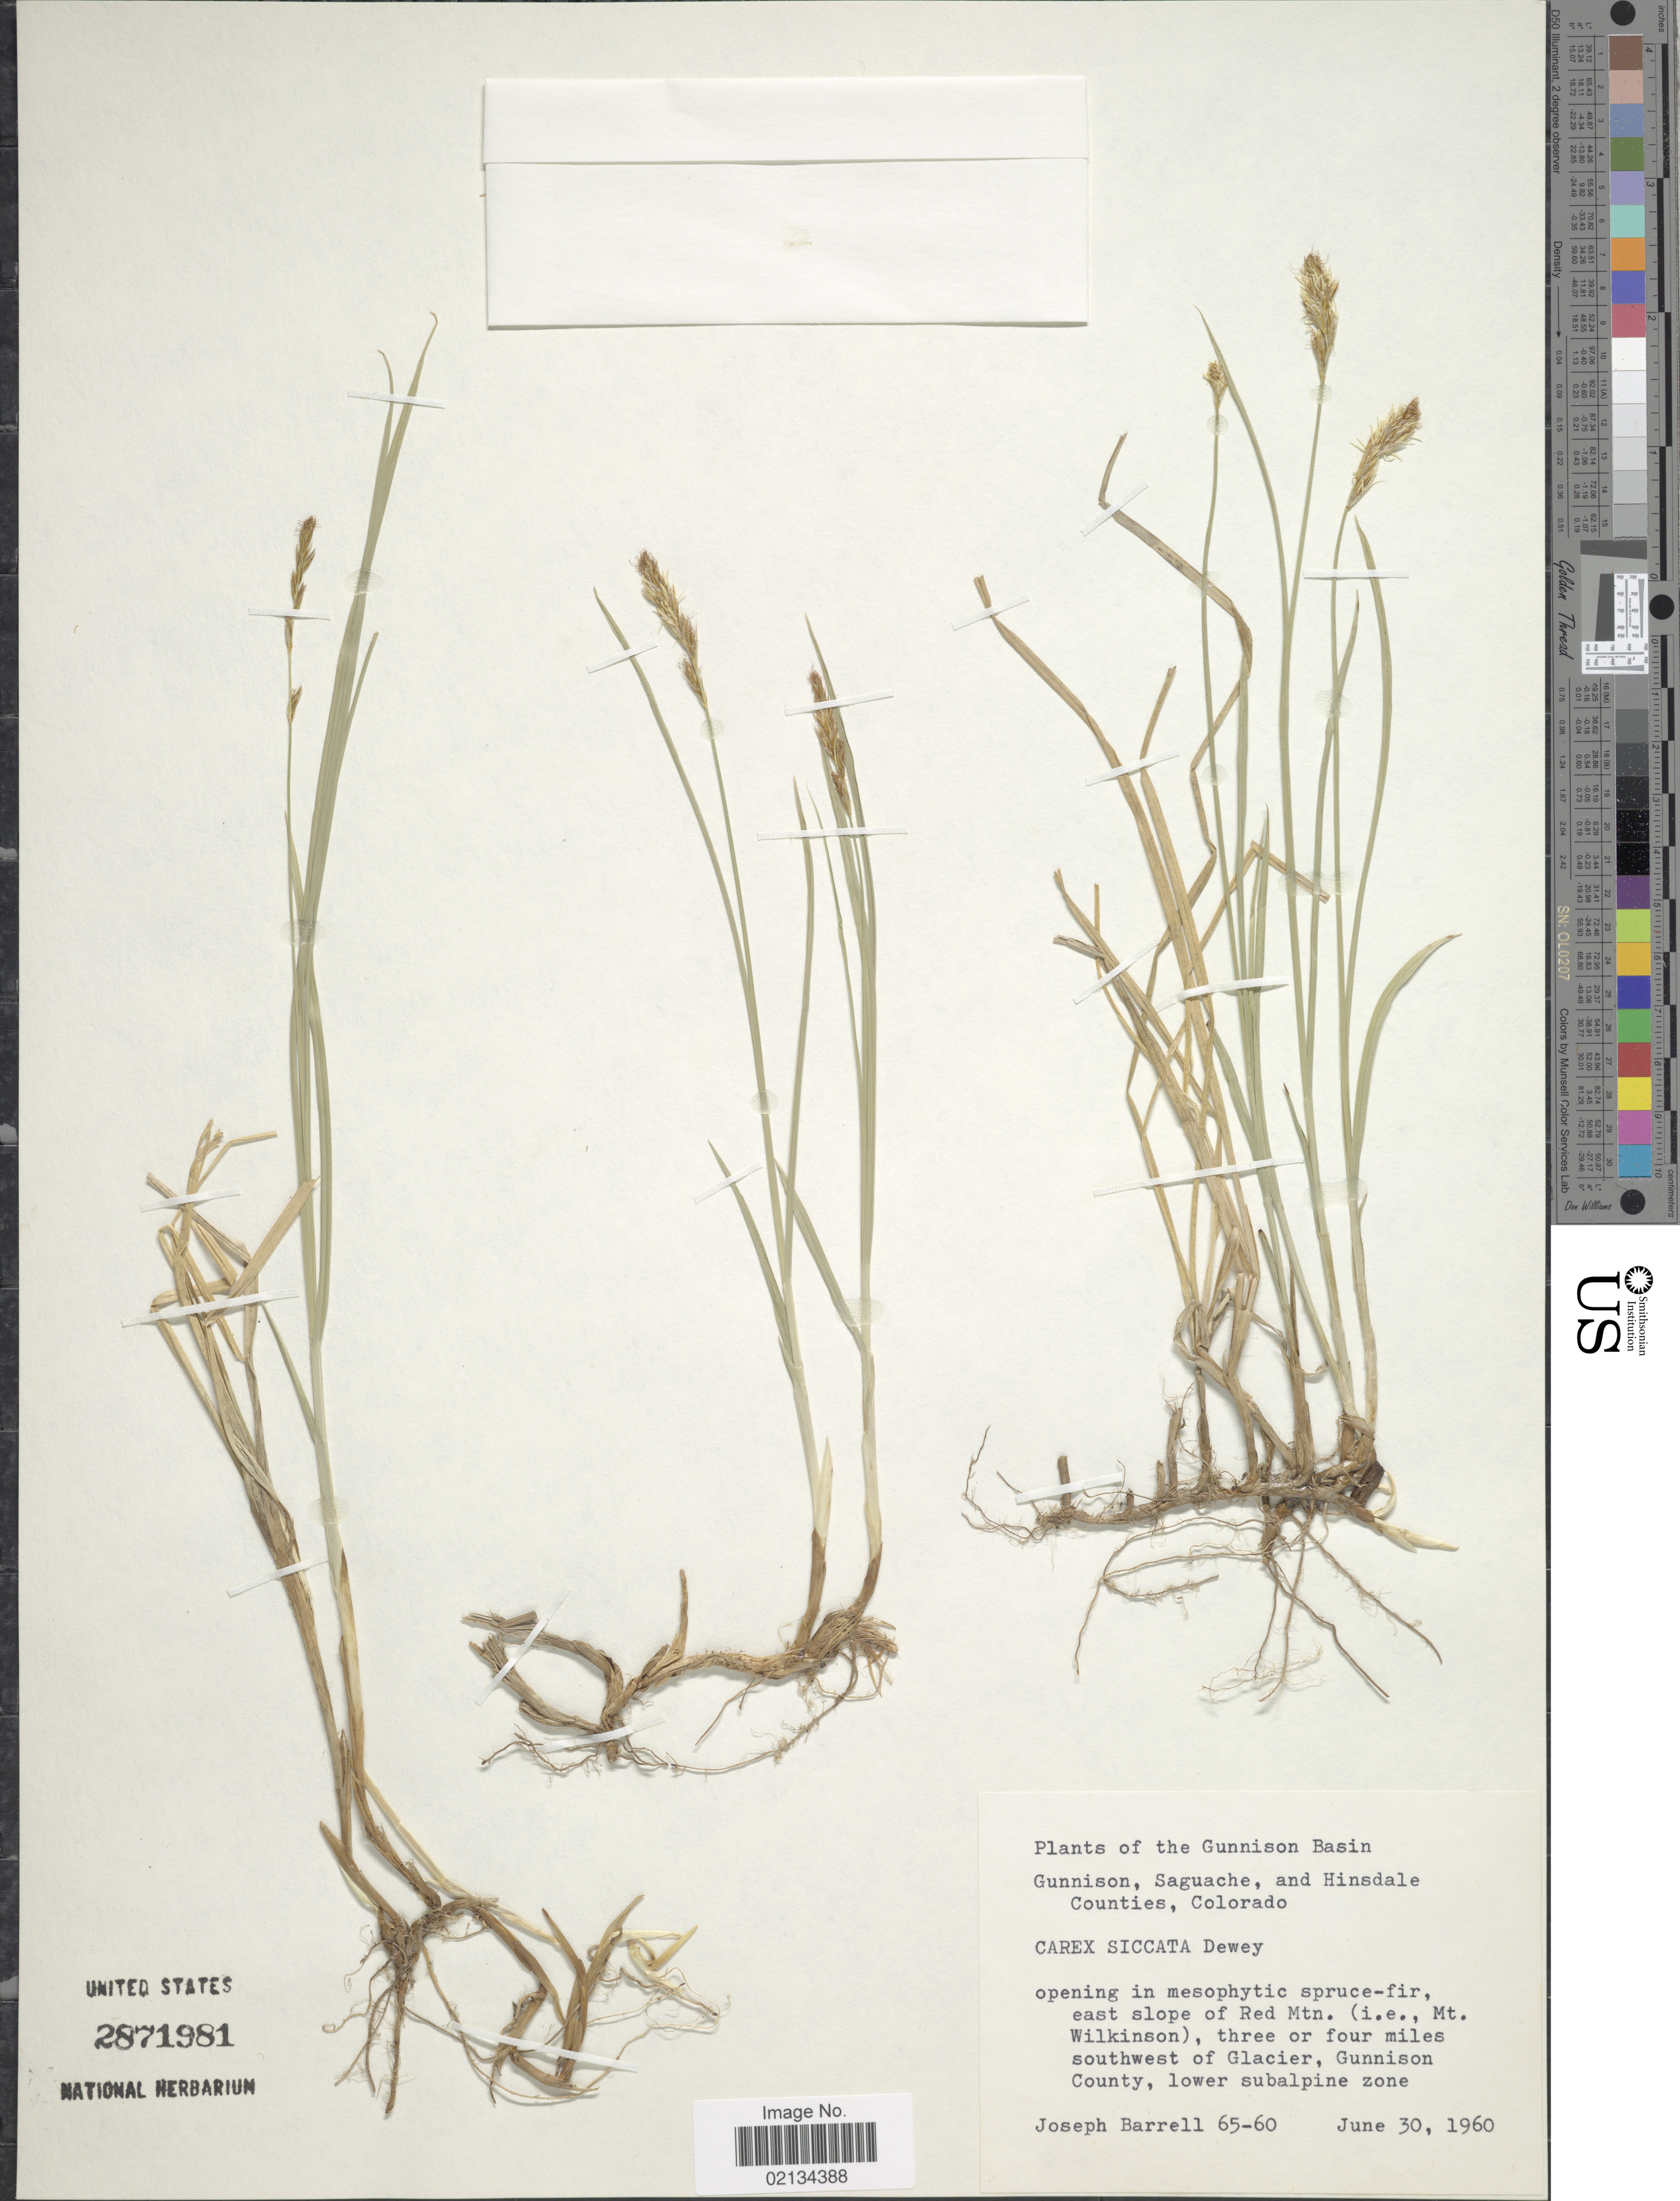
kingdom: Plantae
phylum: Tracheophyta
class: Liliopsida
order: Poales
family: Cyperaceae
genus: Carex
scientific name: Carex siccata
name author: Dewey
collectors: J. Barrell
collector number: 65-60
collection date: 1960-06-30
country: United States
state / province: Colorado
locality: The Gunnison Basin, Gunnison, Saguache, and Hinsdale Counties, east slope of Red Mtn. (i.e., Mt. Wilkinson), three or four miles southwest of Glacier, Gunnison County, lower subalpine zone.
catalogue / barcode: US 2871981